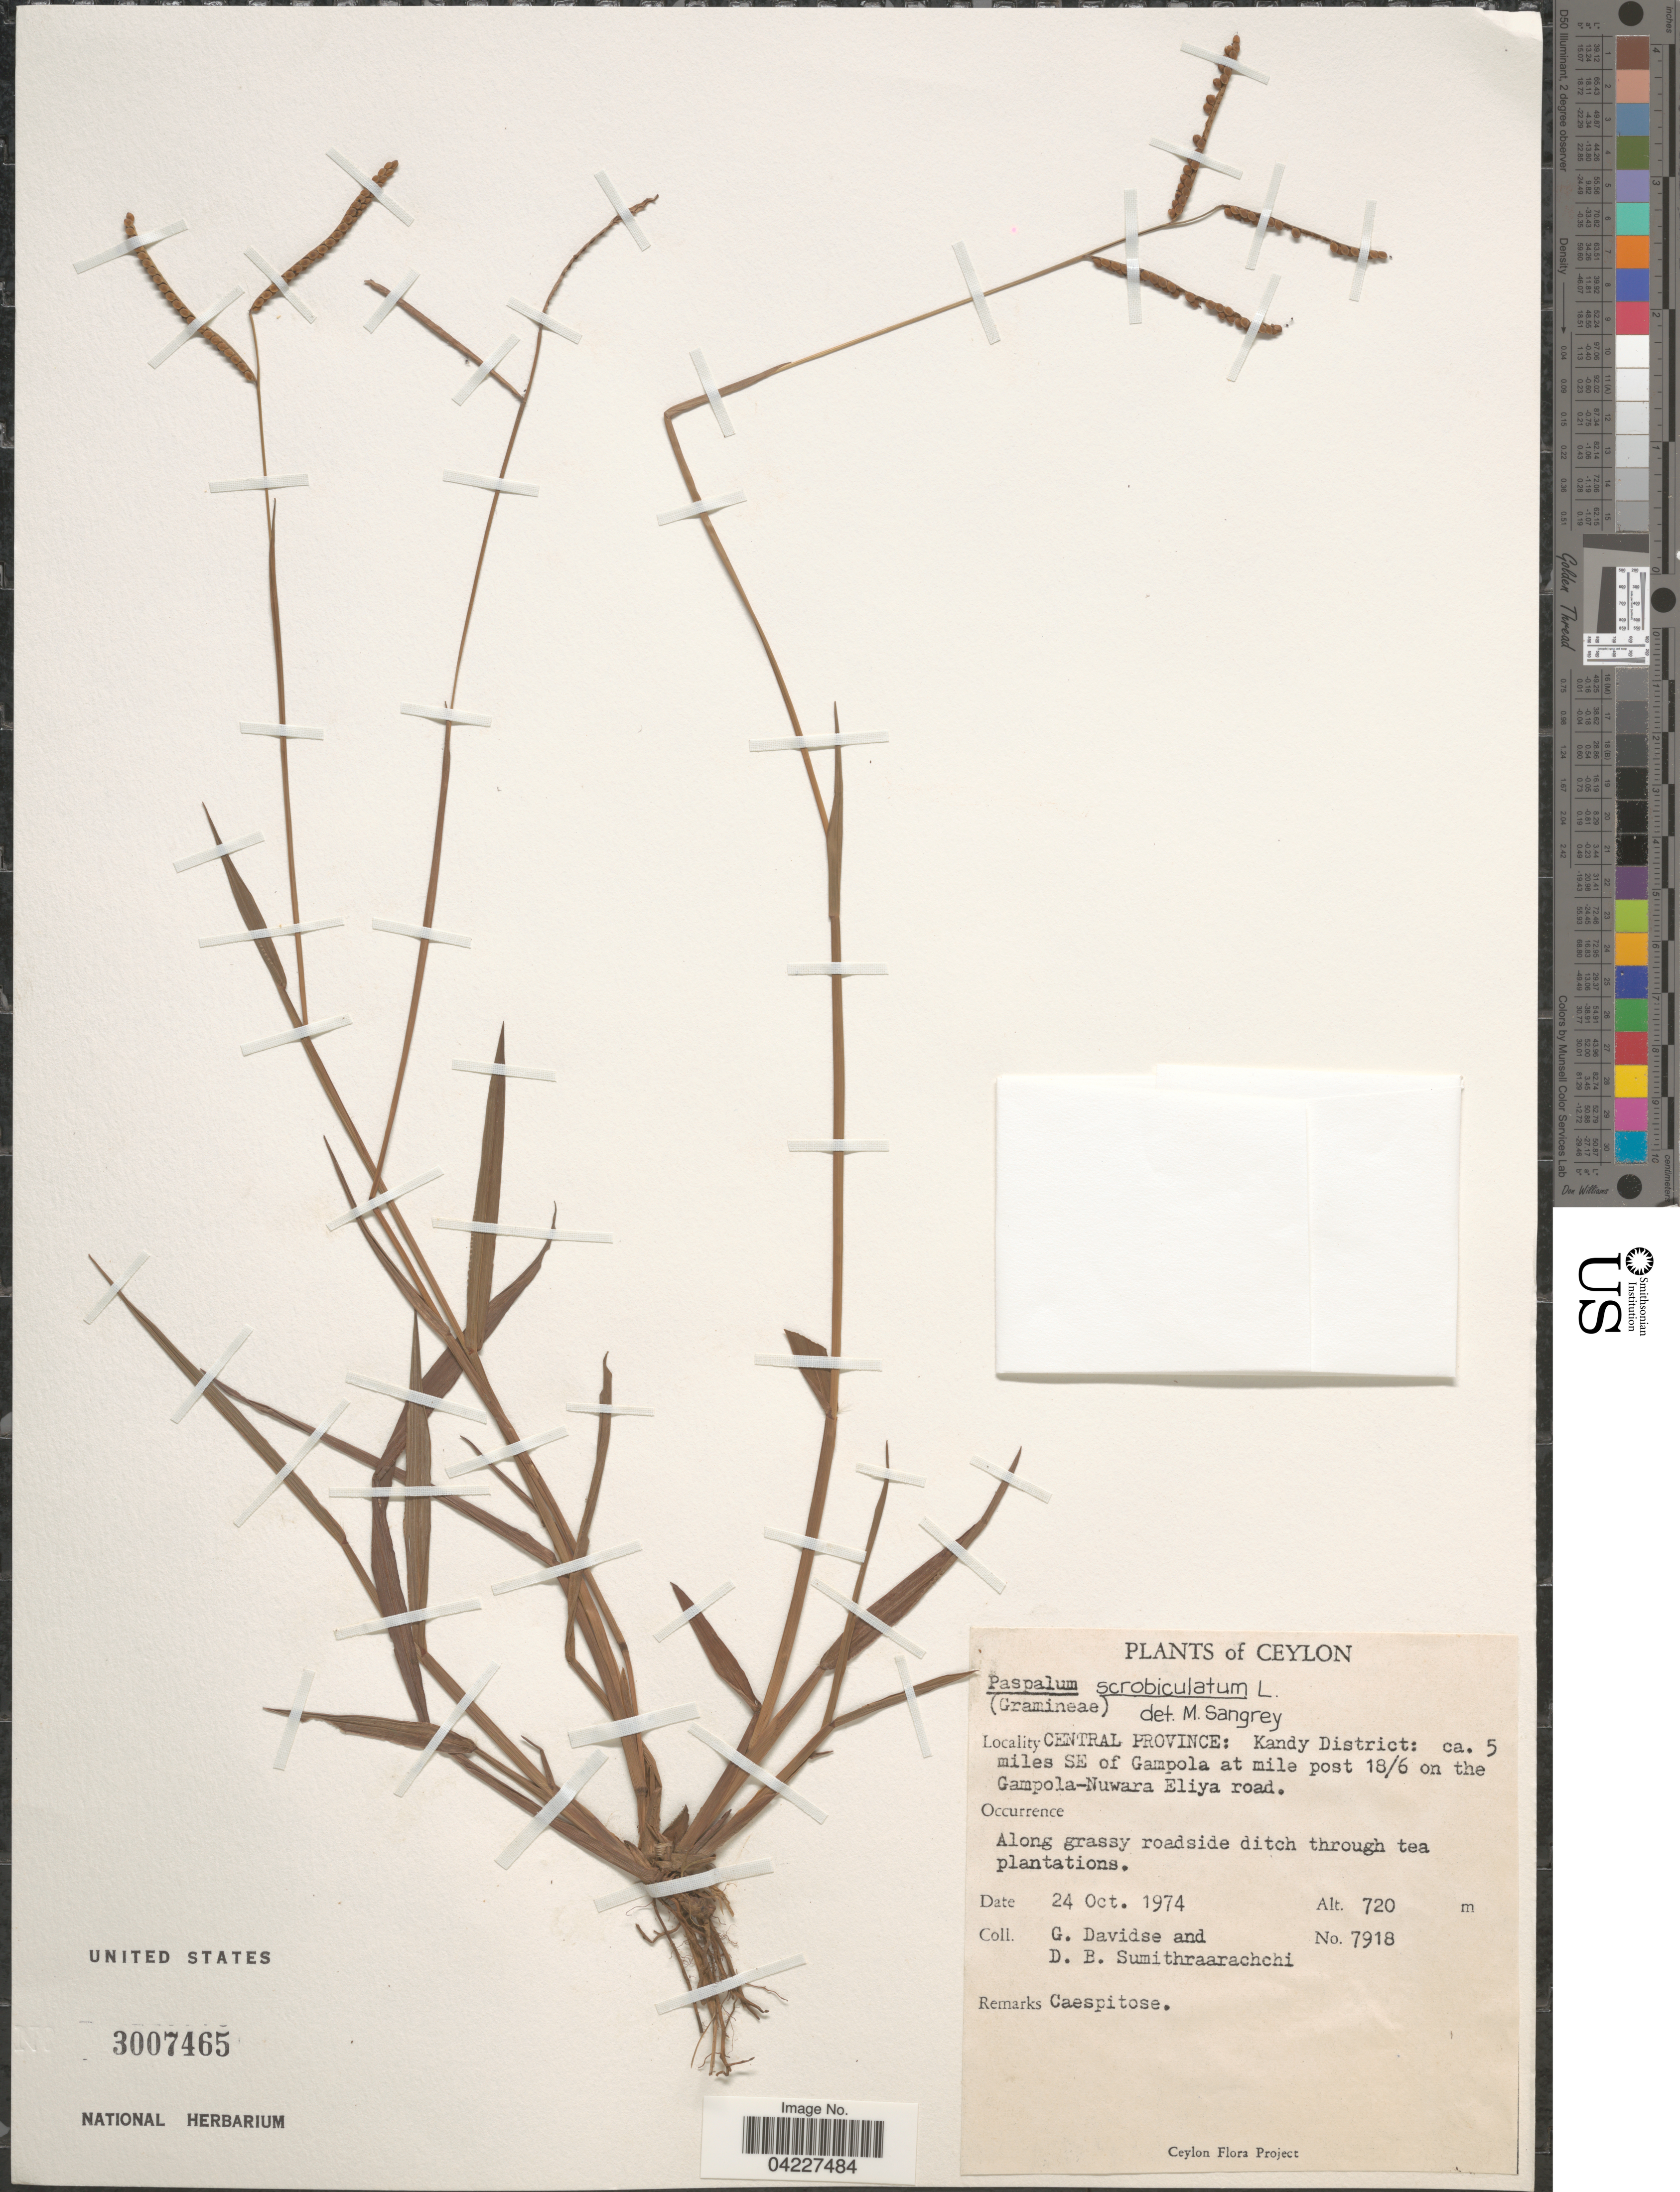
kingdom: Plantae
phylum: Tracheophyta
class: Liliopsida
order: Poales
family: Poaceae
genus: Paspalum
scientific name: Paspalum scrobiculatum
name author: L.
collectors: G. Davidse & D. B. Sumithraarachchi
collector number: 7918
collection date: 1974-10-24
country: Sri Lanka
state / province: Central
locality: Ceylon. Kandy District: ca. 5 miles SE of Gampola at mile post 18/6 on the Gampola-Nuwara Eliya road.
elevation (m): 720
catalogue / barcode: US 3007465